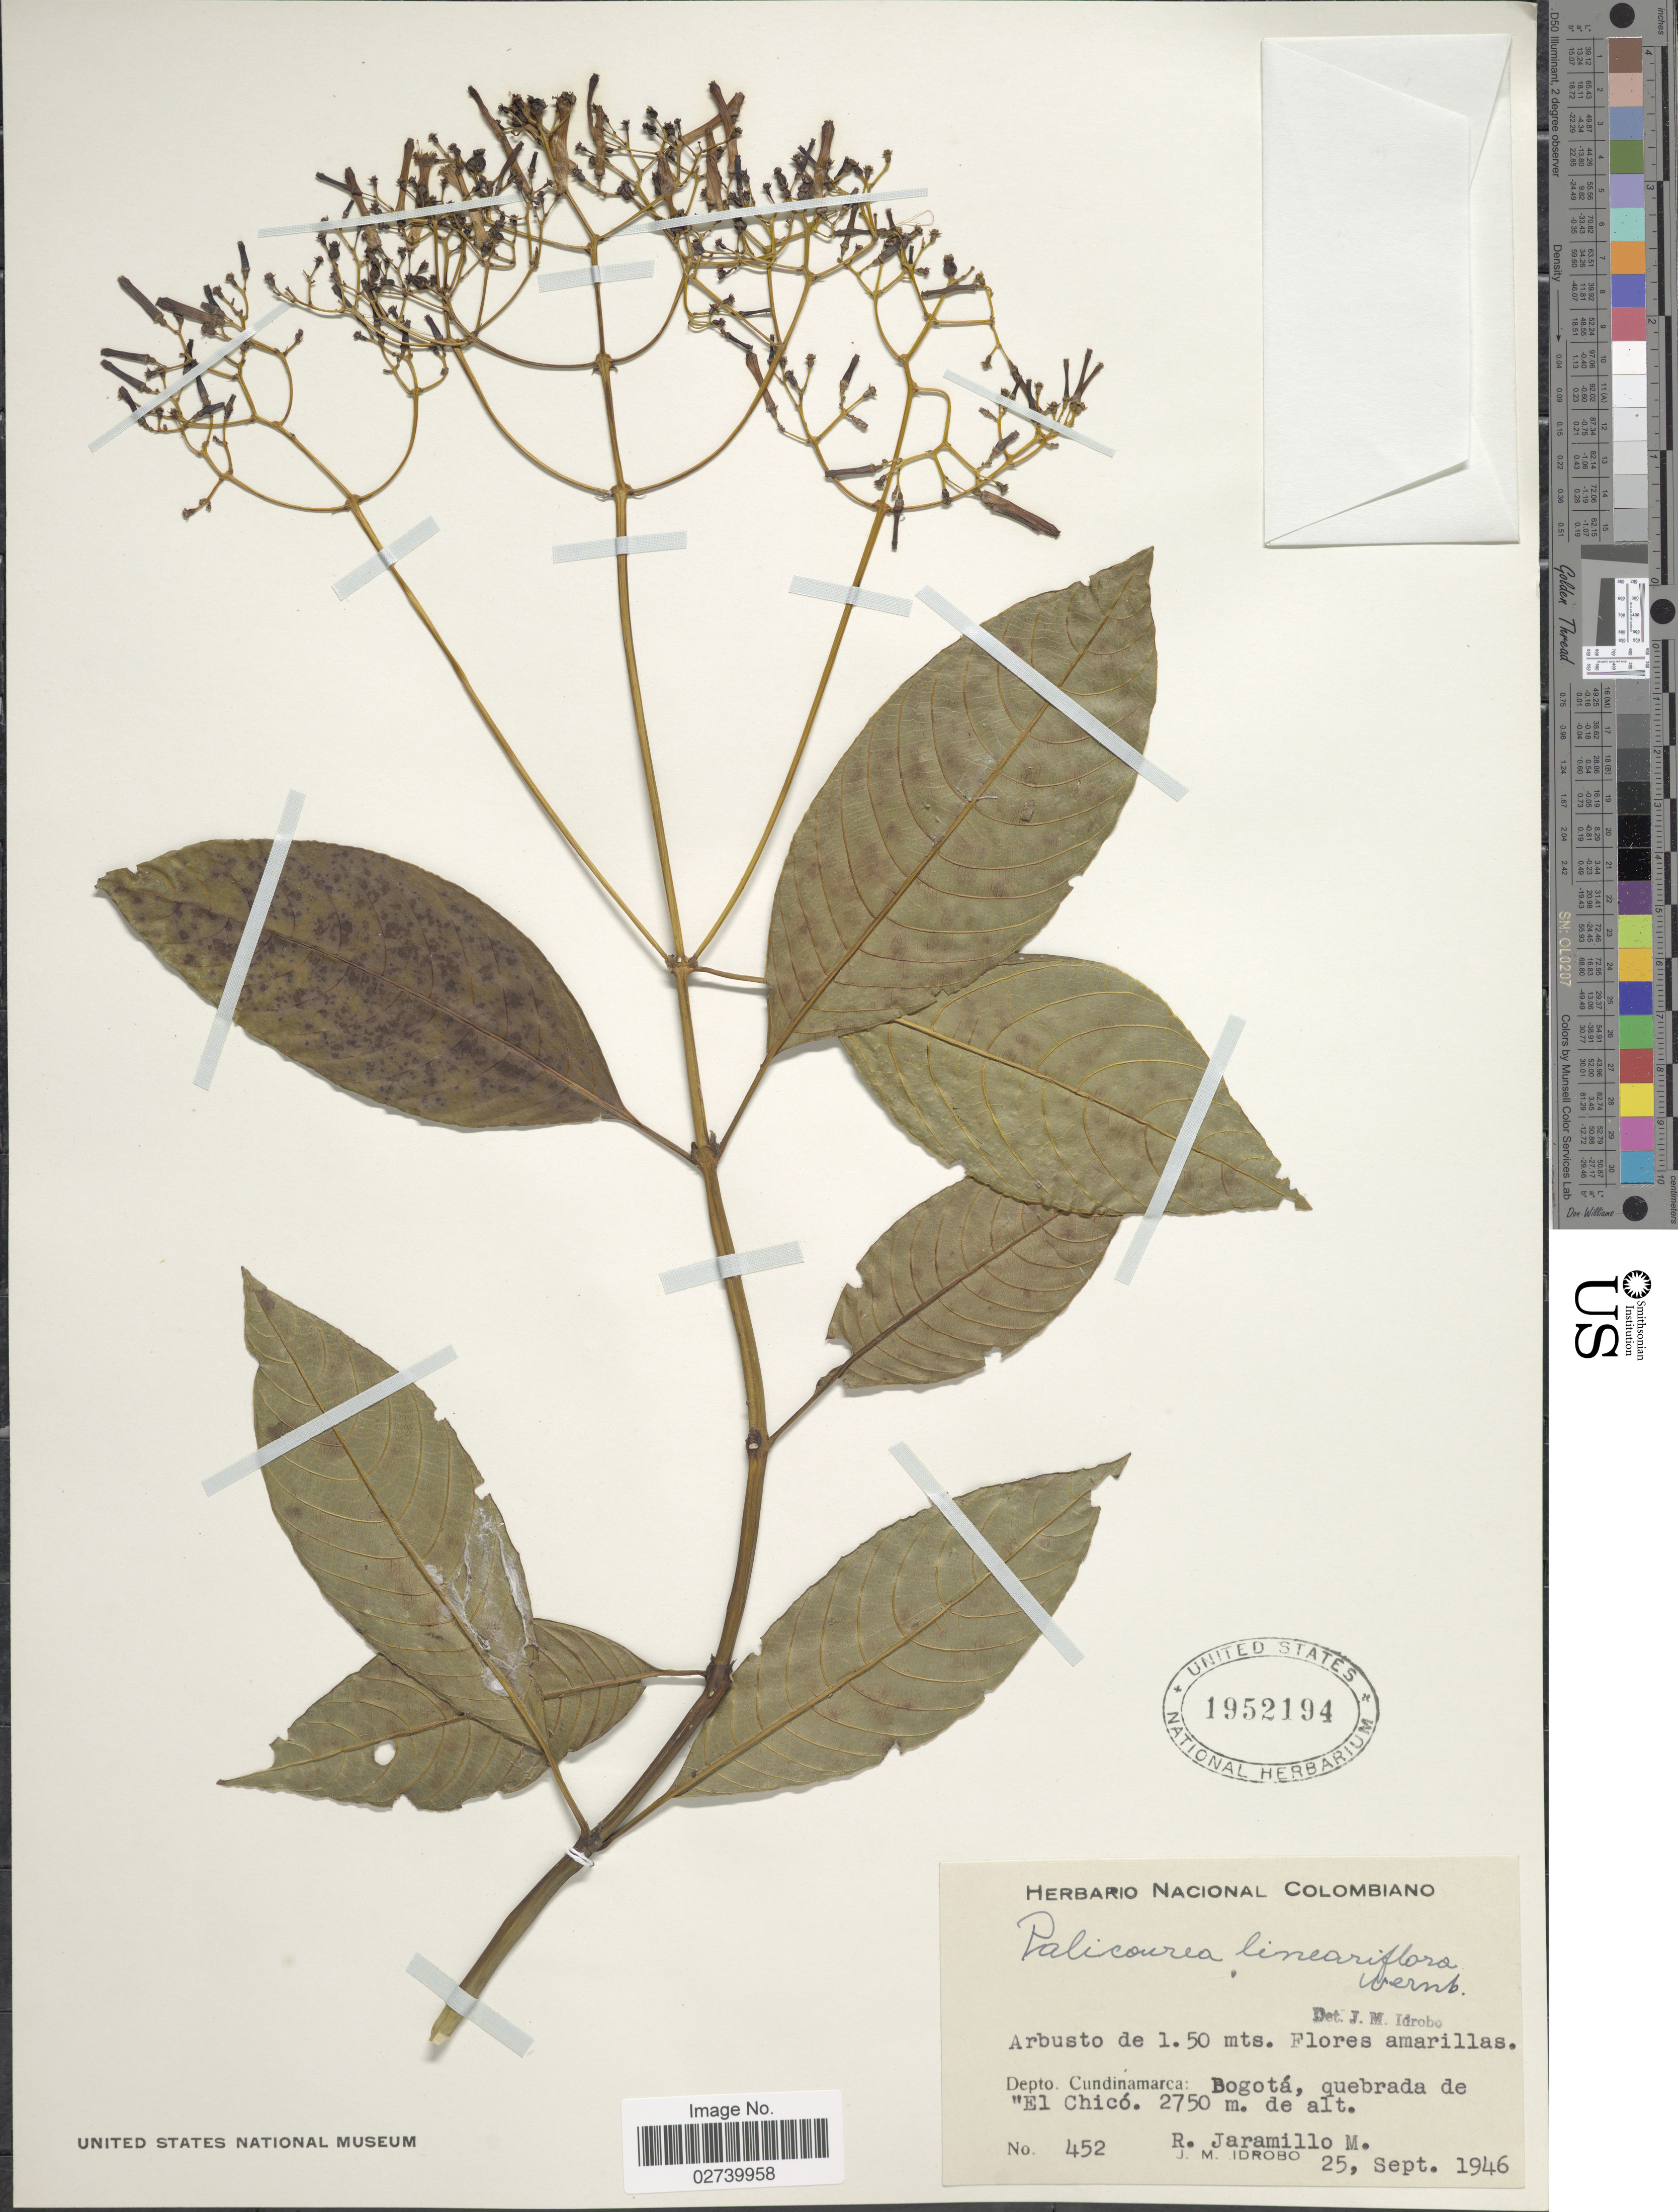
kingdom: Plantae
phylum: Tracheophyta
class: Magnoliopsida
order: Gentianales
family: Rubiaceae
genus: Palicourea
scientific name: Palicourea lineariflora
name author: Wernham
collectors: R. Jaramillo M. & J. M. Idrobo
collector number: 452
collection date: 1946-09-25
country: Colombia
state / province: Cundinamarca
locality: Bogotá, quebrada de El Chicó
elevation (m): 2750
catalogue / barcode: US 1952194